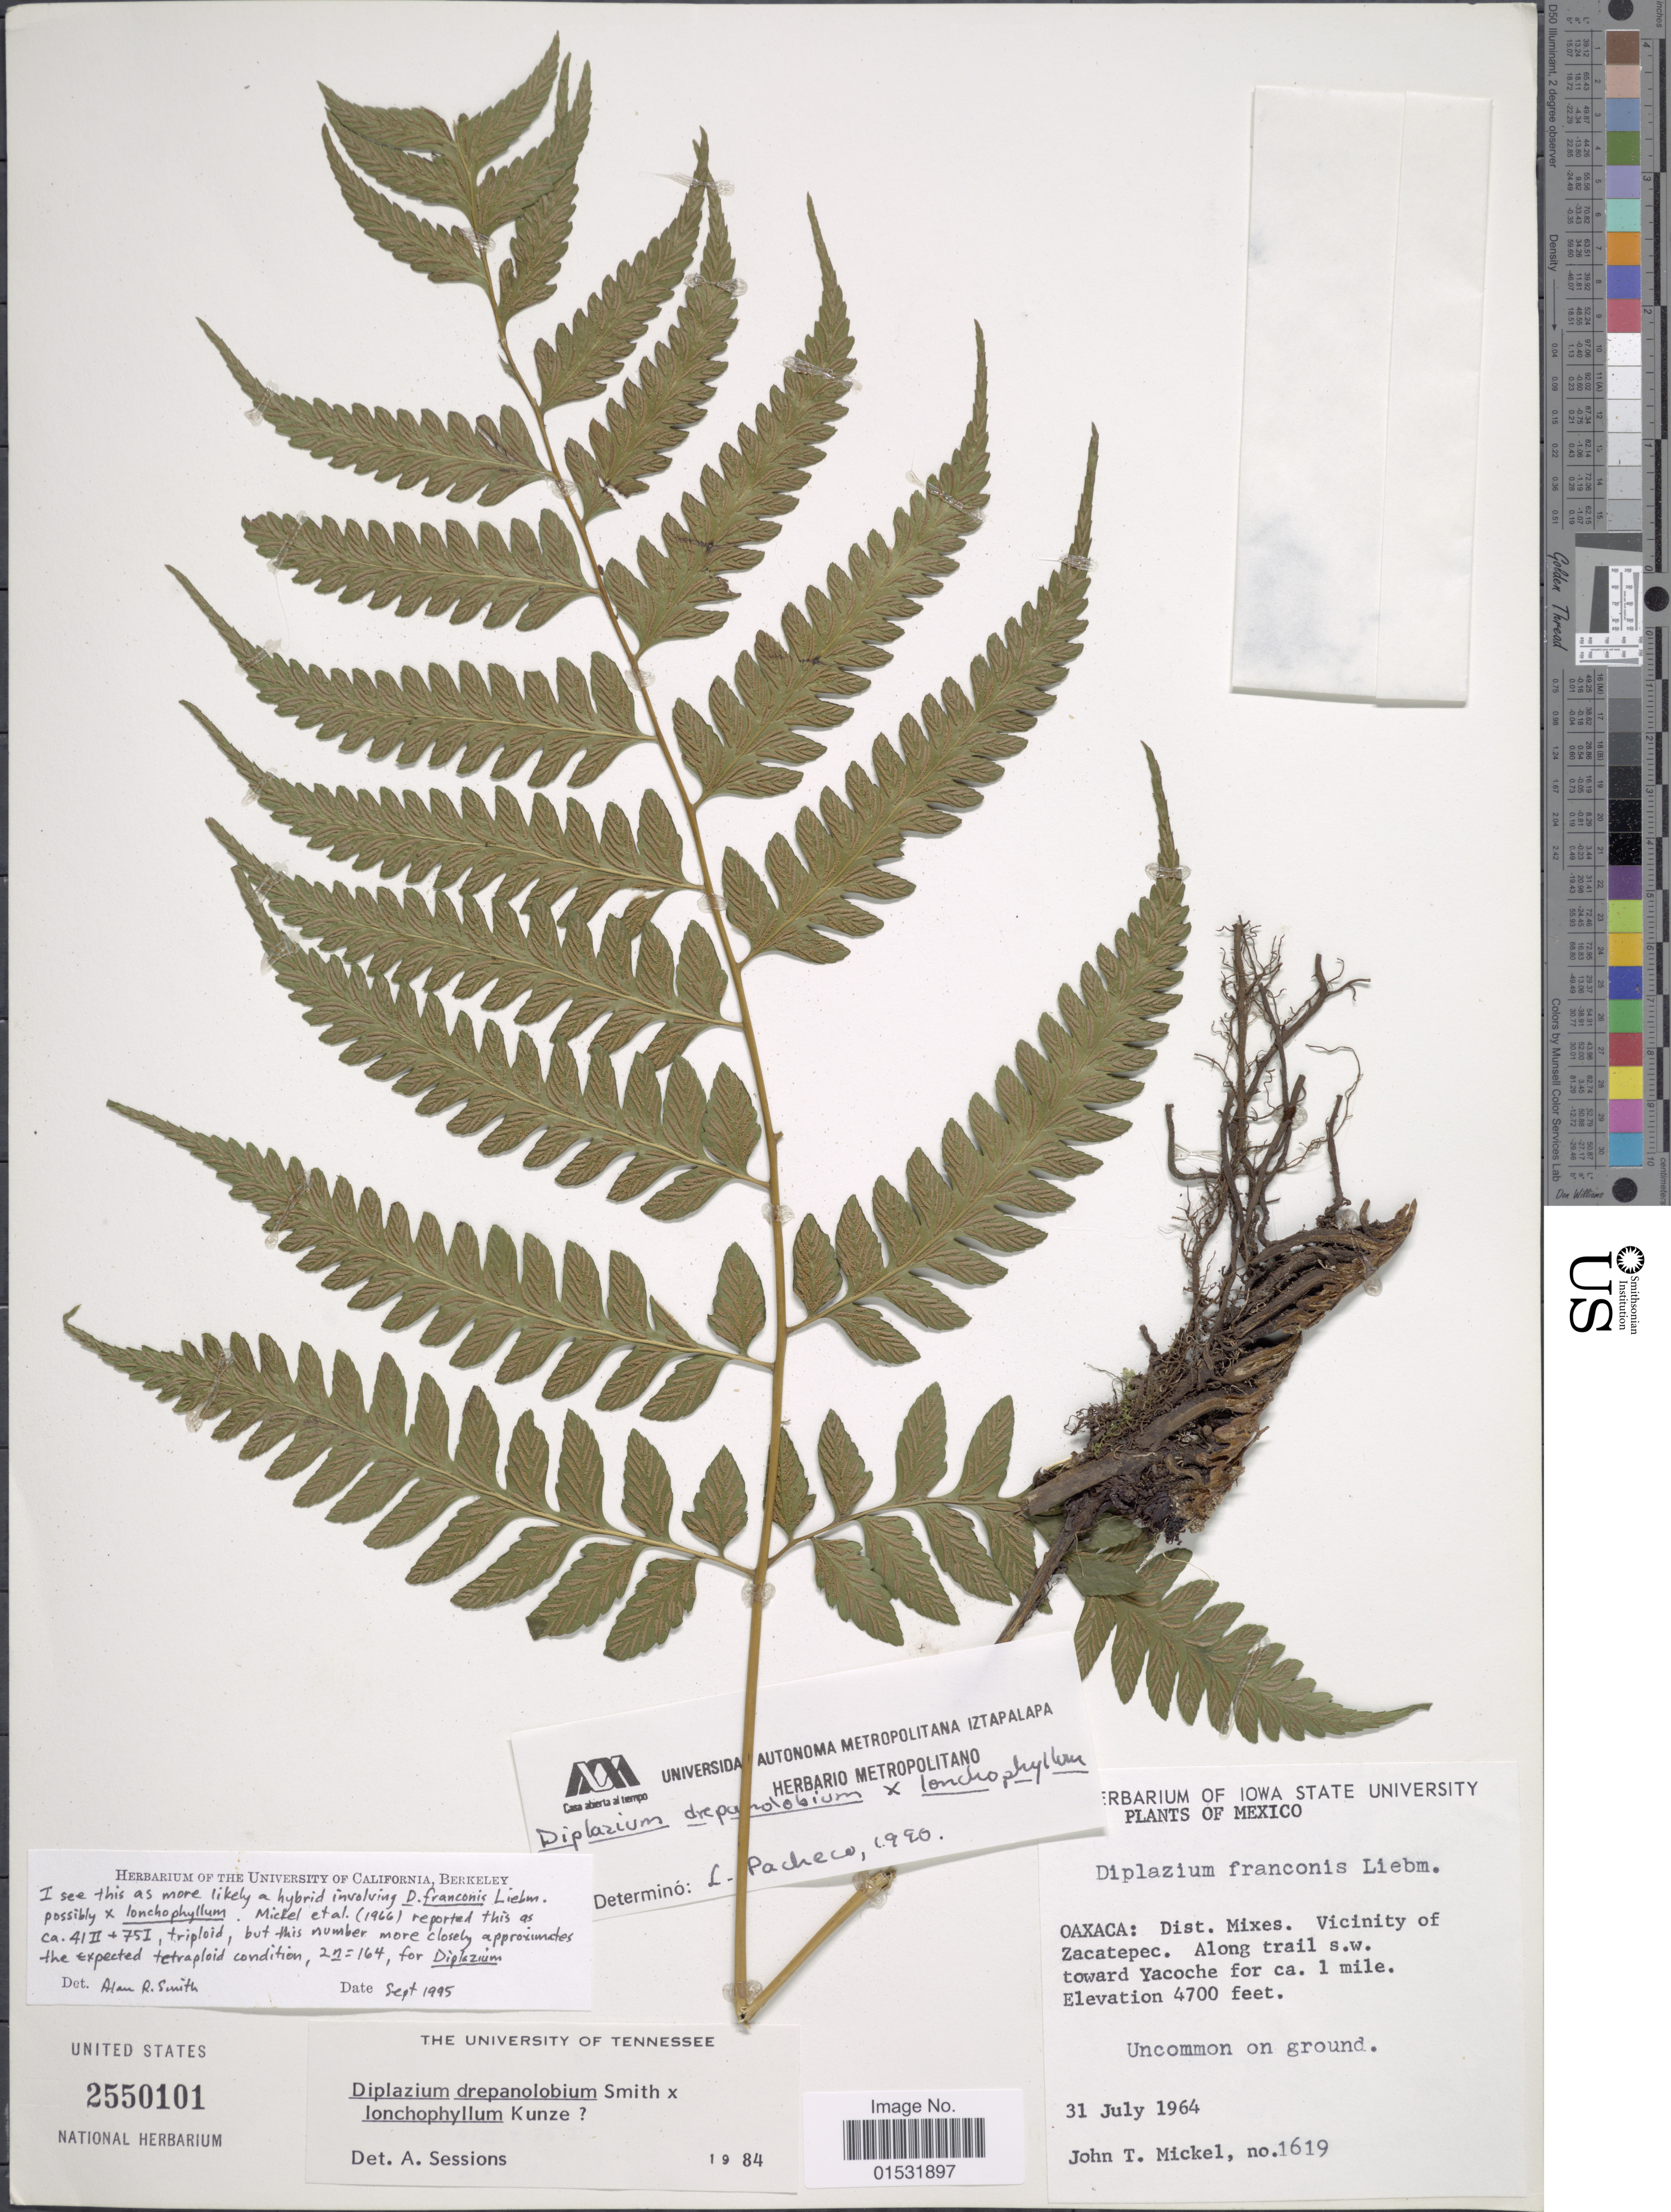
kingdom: Plantae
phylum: Tracheophyta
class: Polypodiopsida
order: Polypodiales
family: Athyriaceae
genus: Diplazium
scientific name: Diplazium lonchophyllum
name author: Kunze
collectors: J. T. Mickel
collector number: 1619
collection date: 1964-07-31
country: Mexico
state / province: Oaxaca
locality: Dist. Mixes. Vicinity of Zacatepec. Along trail s.w. toward Yacoche for ca. 1 mile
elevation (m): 1433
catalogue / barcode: US 2550101